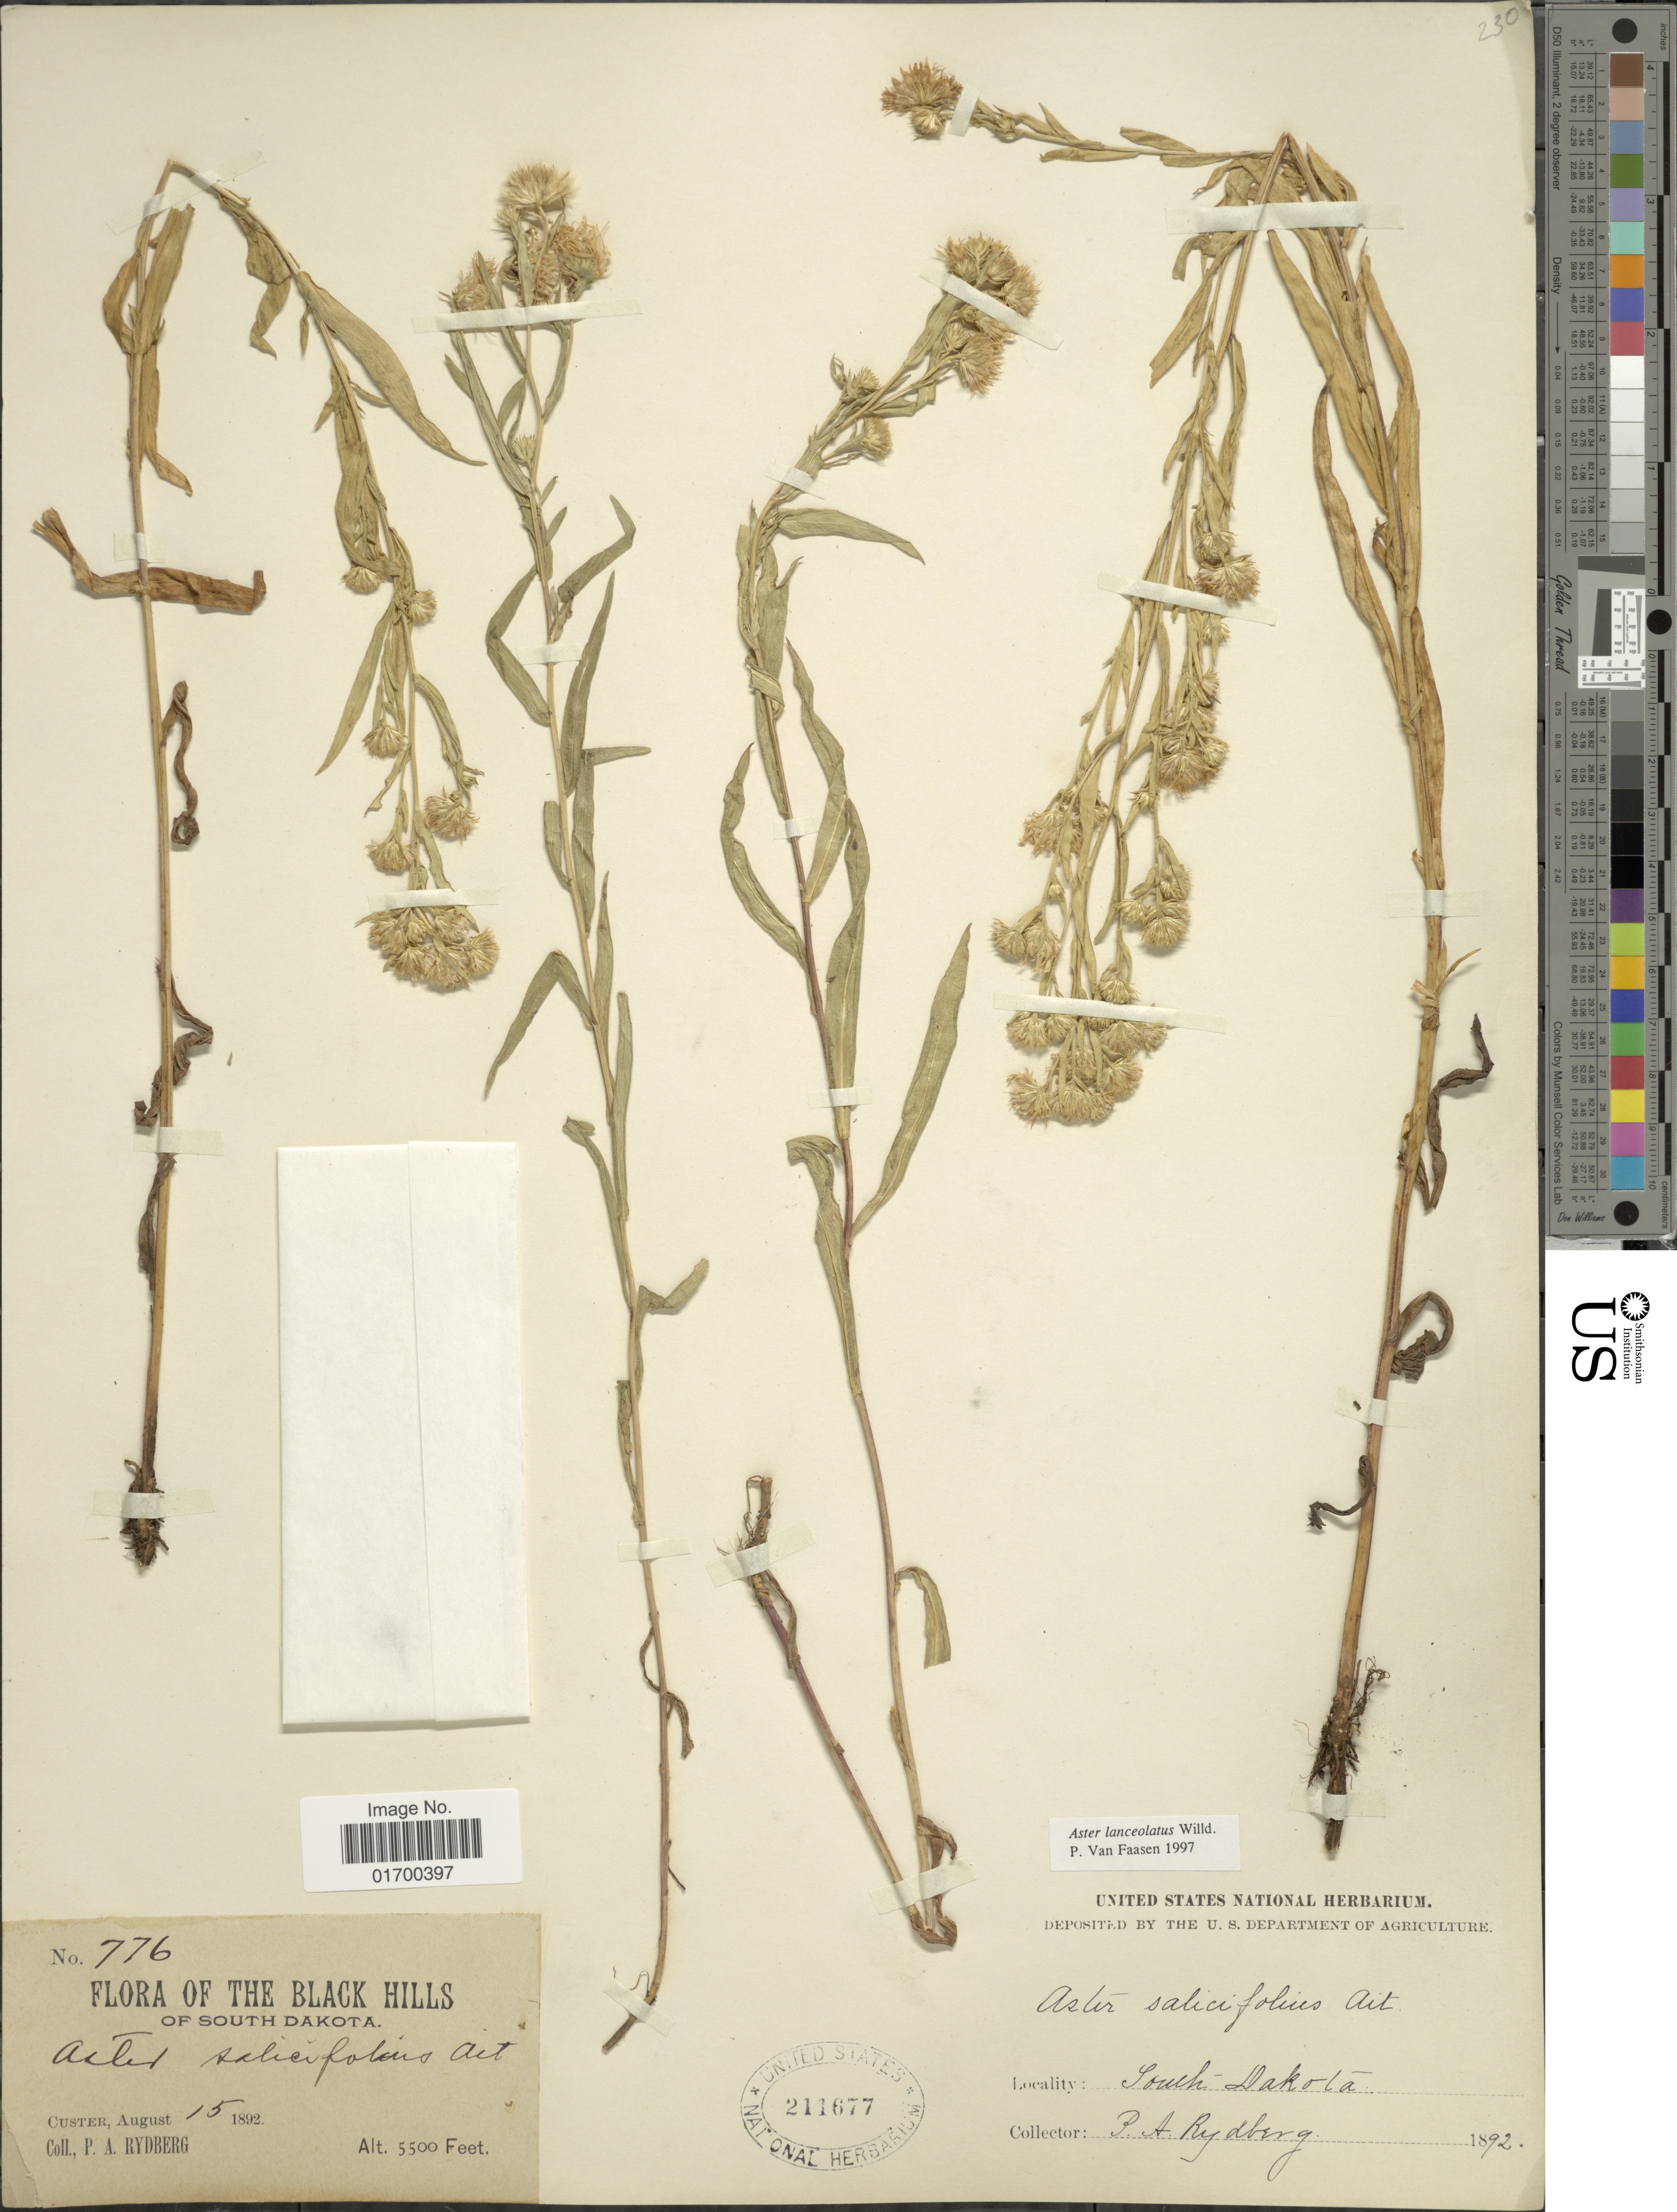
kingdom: Plantae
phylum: Tracheophyta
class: Magnoliopsida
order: Asterales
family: Asteraceae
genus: Symphyotrichum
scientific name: Symphyotrichum lanceolatum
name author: (Willd.) G.L. Nesom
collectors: P. A. Rydberg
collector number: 776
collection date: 1892-08-15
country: United States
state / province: South Dakota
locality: The Black Hills, Custer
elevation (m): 1676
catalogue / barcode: US 211677